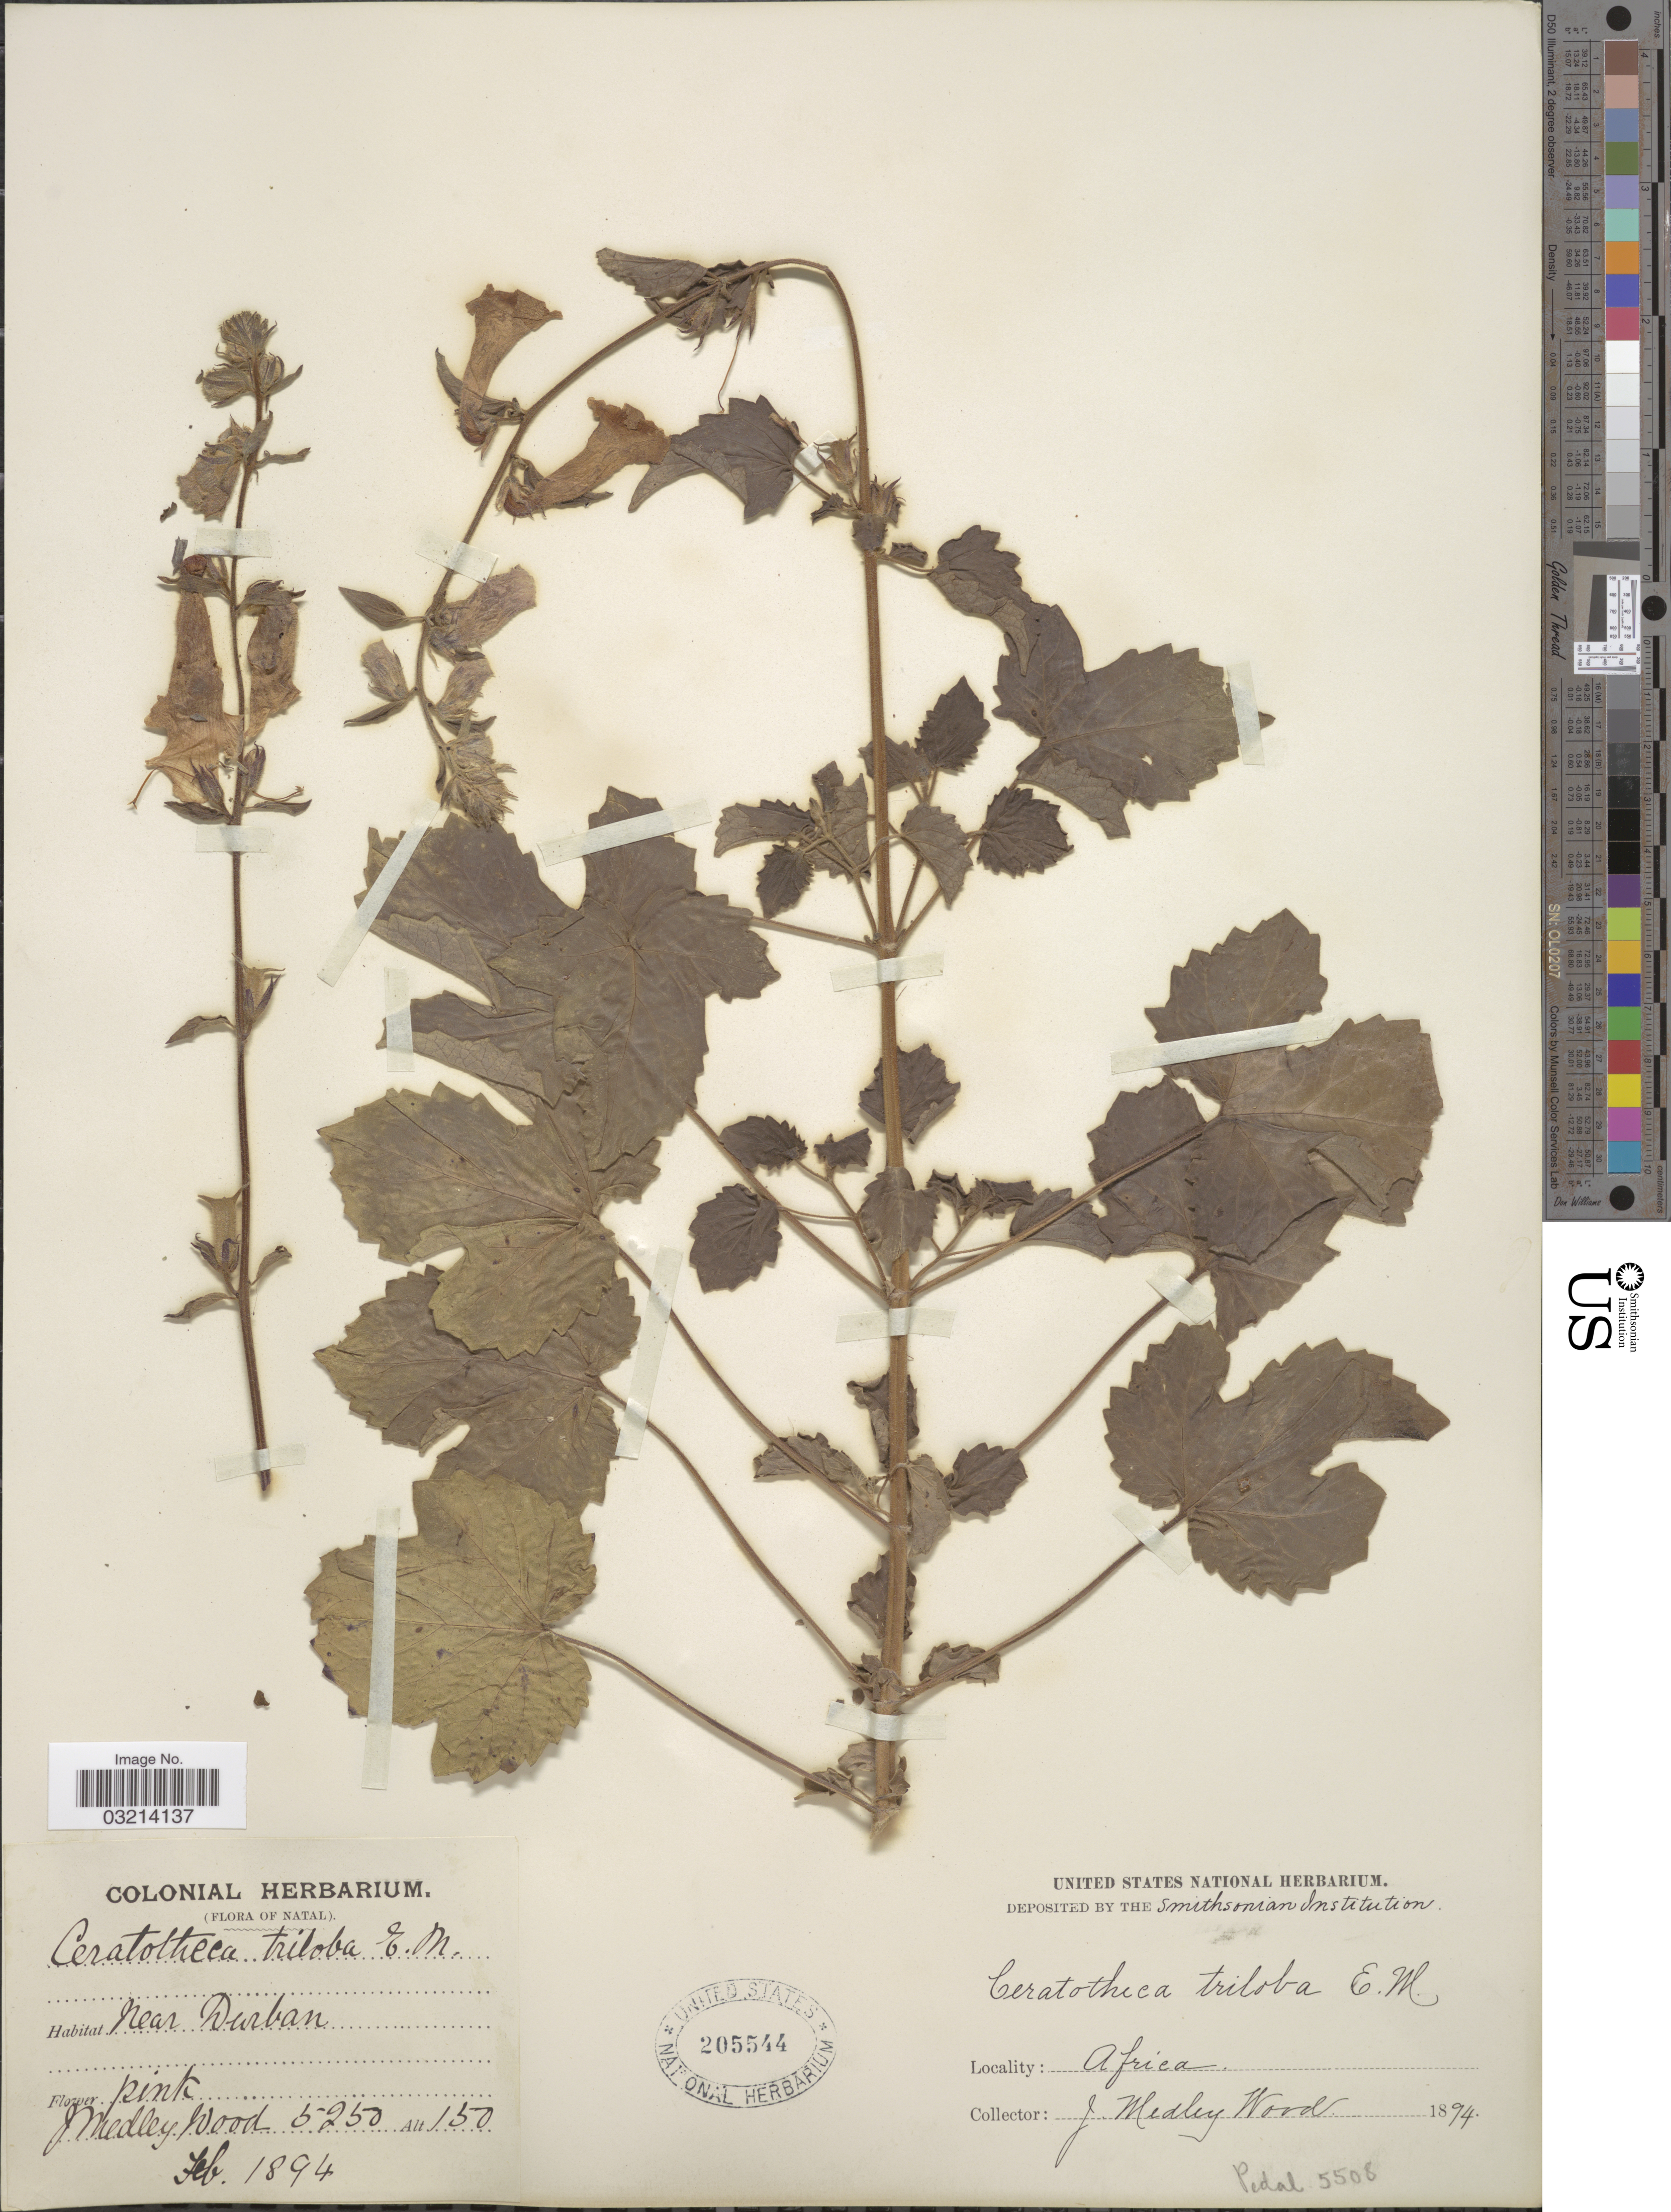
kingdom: Plantae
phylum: Tracheophyta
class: Magnoliopsida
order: Lamiales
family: Pedaliaceae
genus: Ceratotheca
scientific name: Ceratotheca triloba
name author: (Bernhardi) E. Mey. ex Hook. f.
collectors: J. M. Wood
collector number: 5250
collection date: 1894-02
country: South Africa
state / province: KwaZulu-Natal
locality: Natal. Near Durban.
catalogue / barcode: US 205544